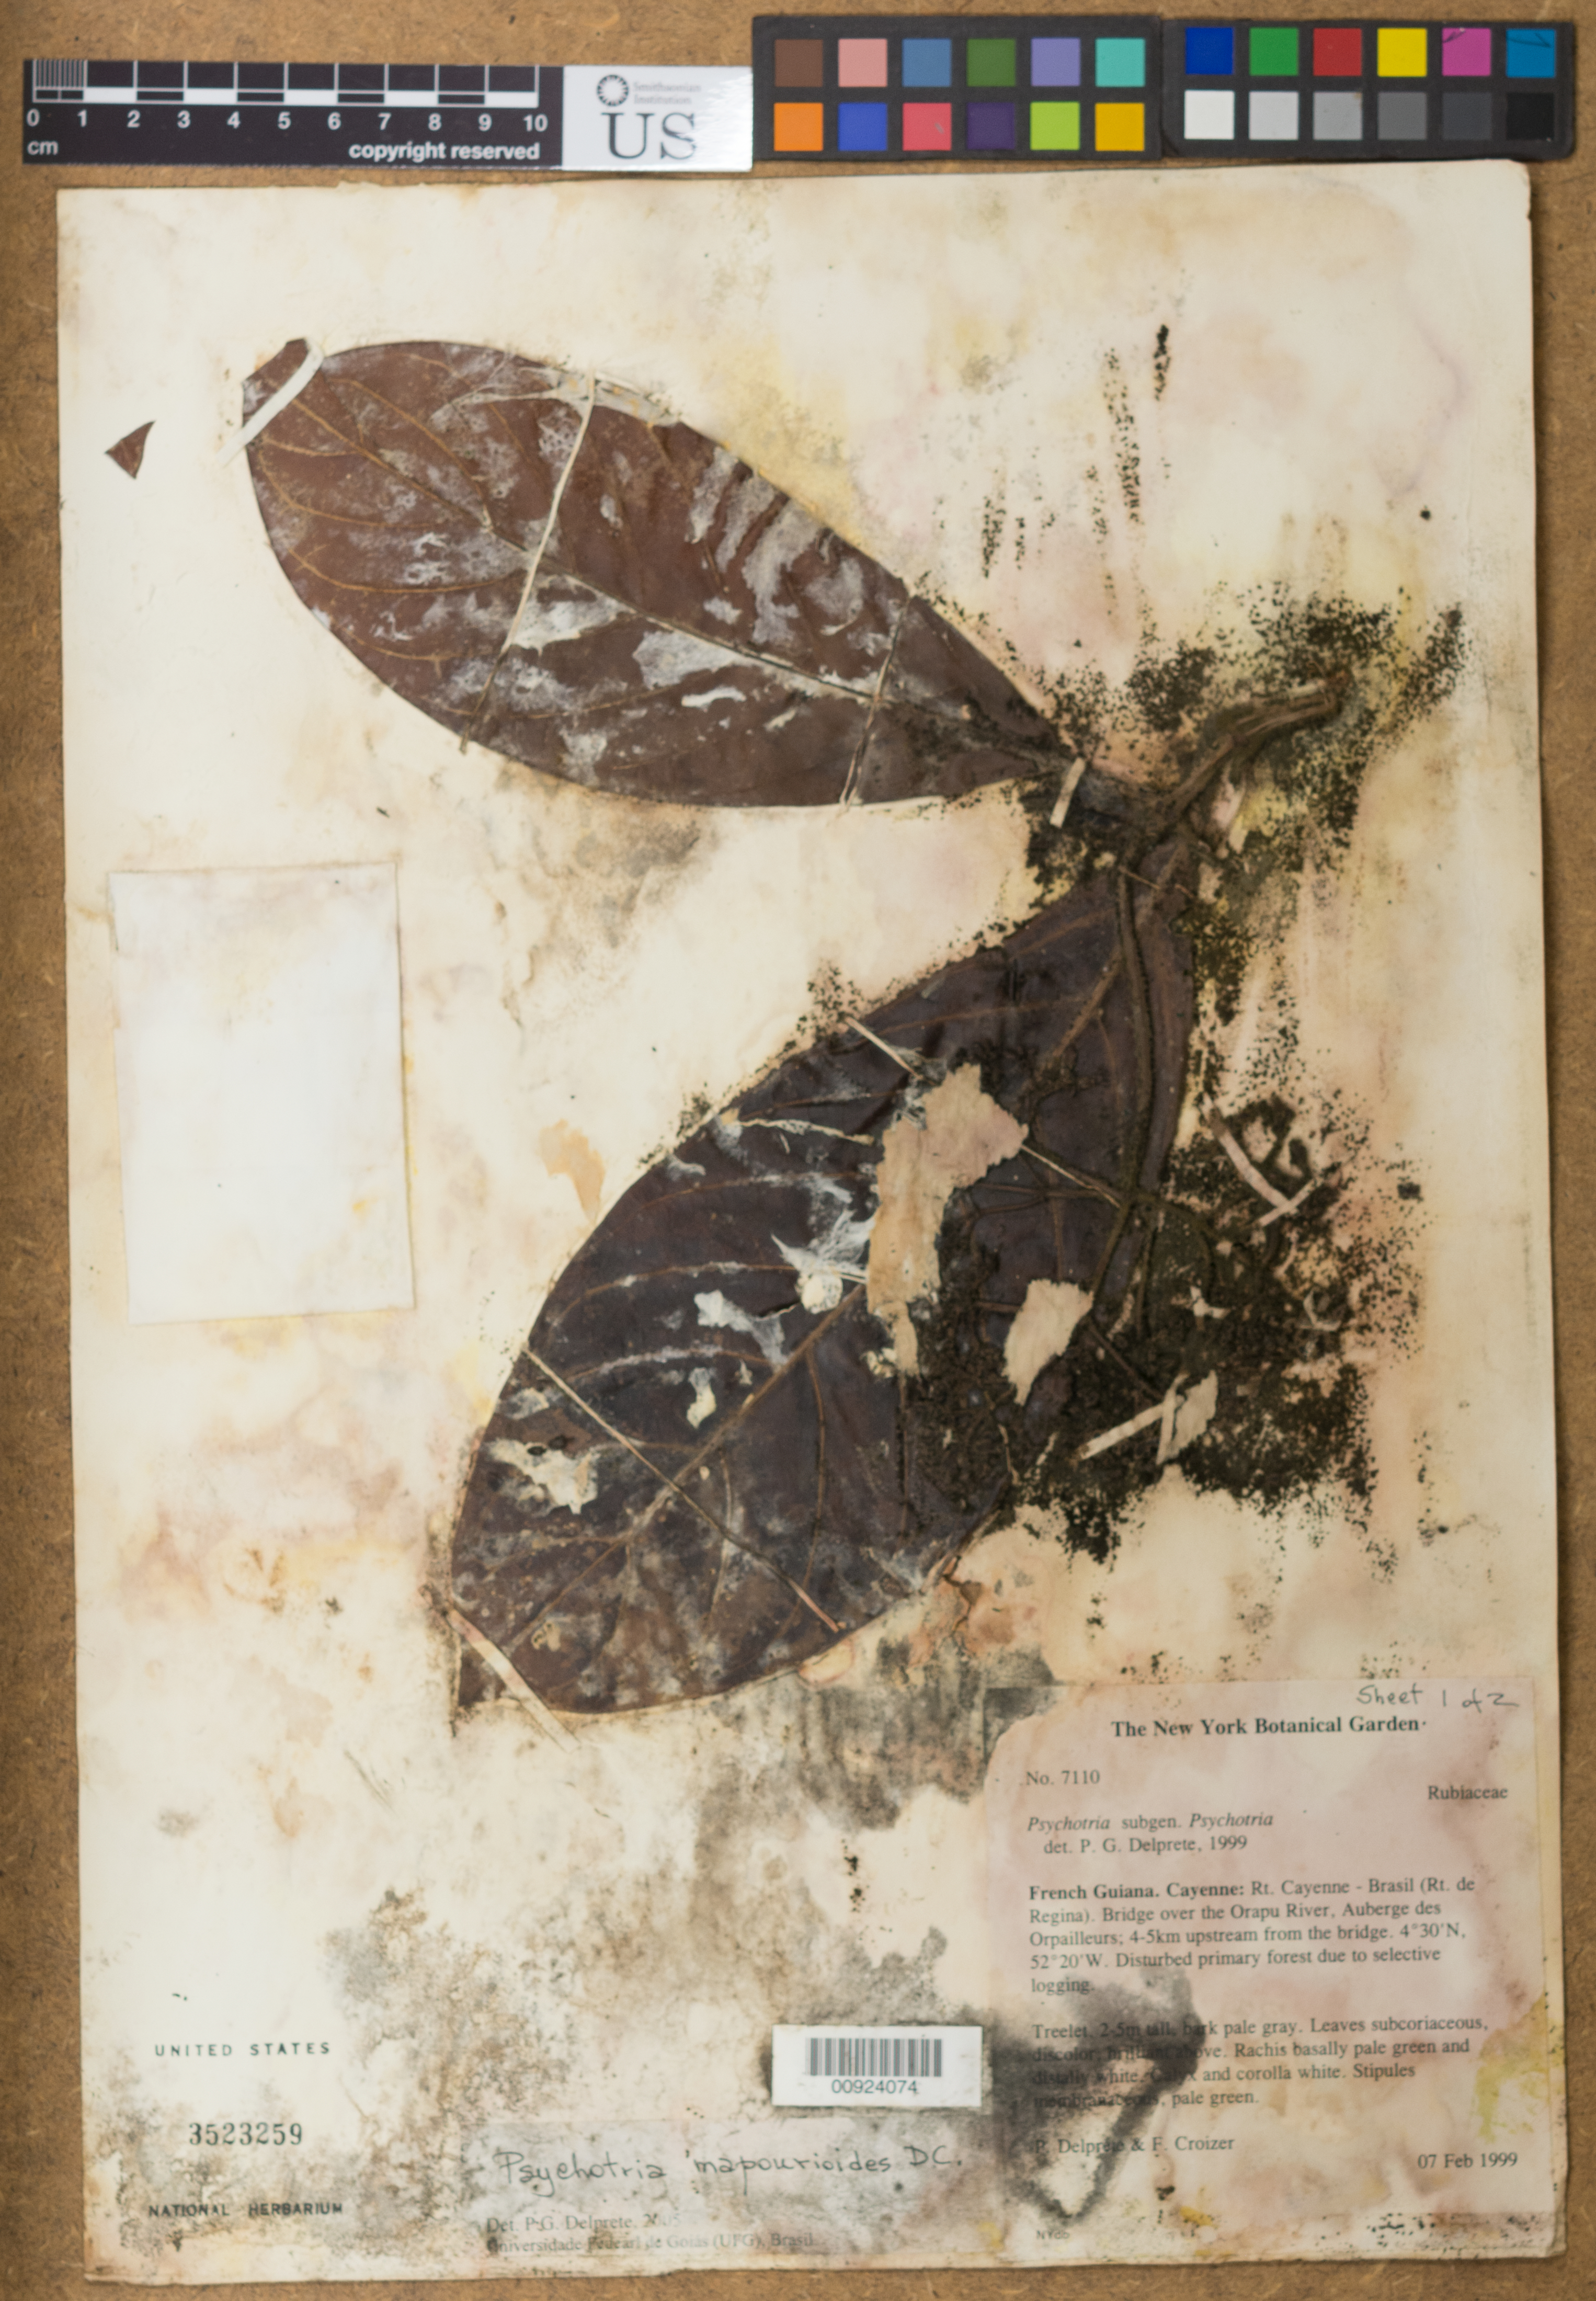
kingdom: Plantae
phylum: Tracheophyta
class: Magnoliopsida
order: Gentianales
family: Rubiaceae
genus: Psychotria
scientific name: Psychotria mapourioides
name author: DC.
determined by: Delprete, P. G., Herb. de Guyane Cay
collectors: P. G. Delprete & F. Crozier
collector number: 7110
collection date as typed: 7-Feb-99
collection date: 1999-02-07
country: French Guiana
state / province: Cayenne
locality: Rt. Cayenne - Brasil (Rt. de Regina). Bridge over the Orapu River, Auberge des Orpailleurs; 4-5km upstream from the bridge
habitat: Disturbed primary forest due to selective logging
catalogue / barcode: US 3523259